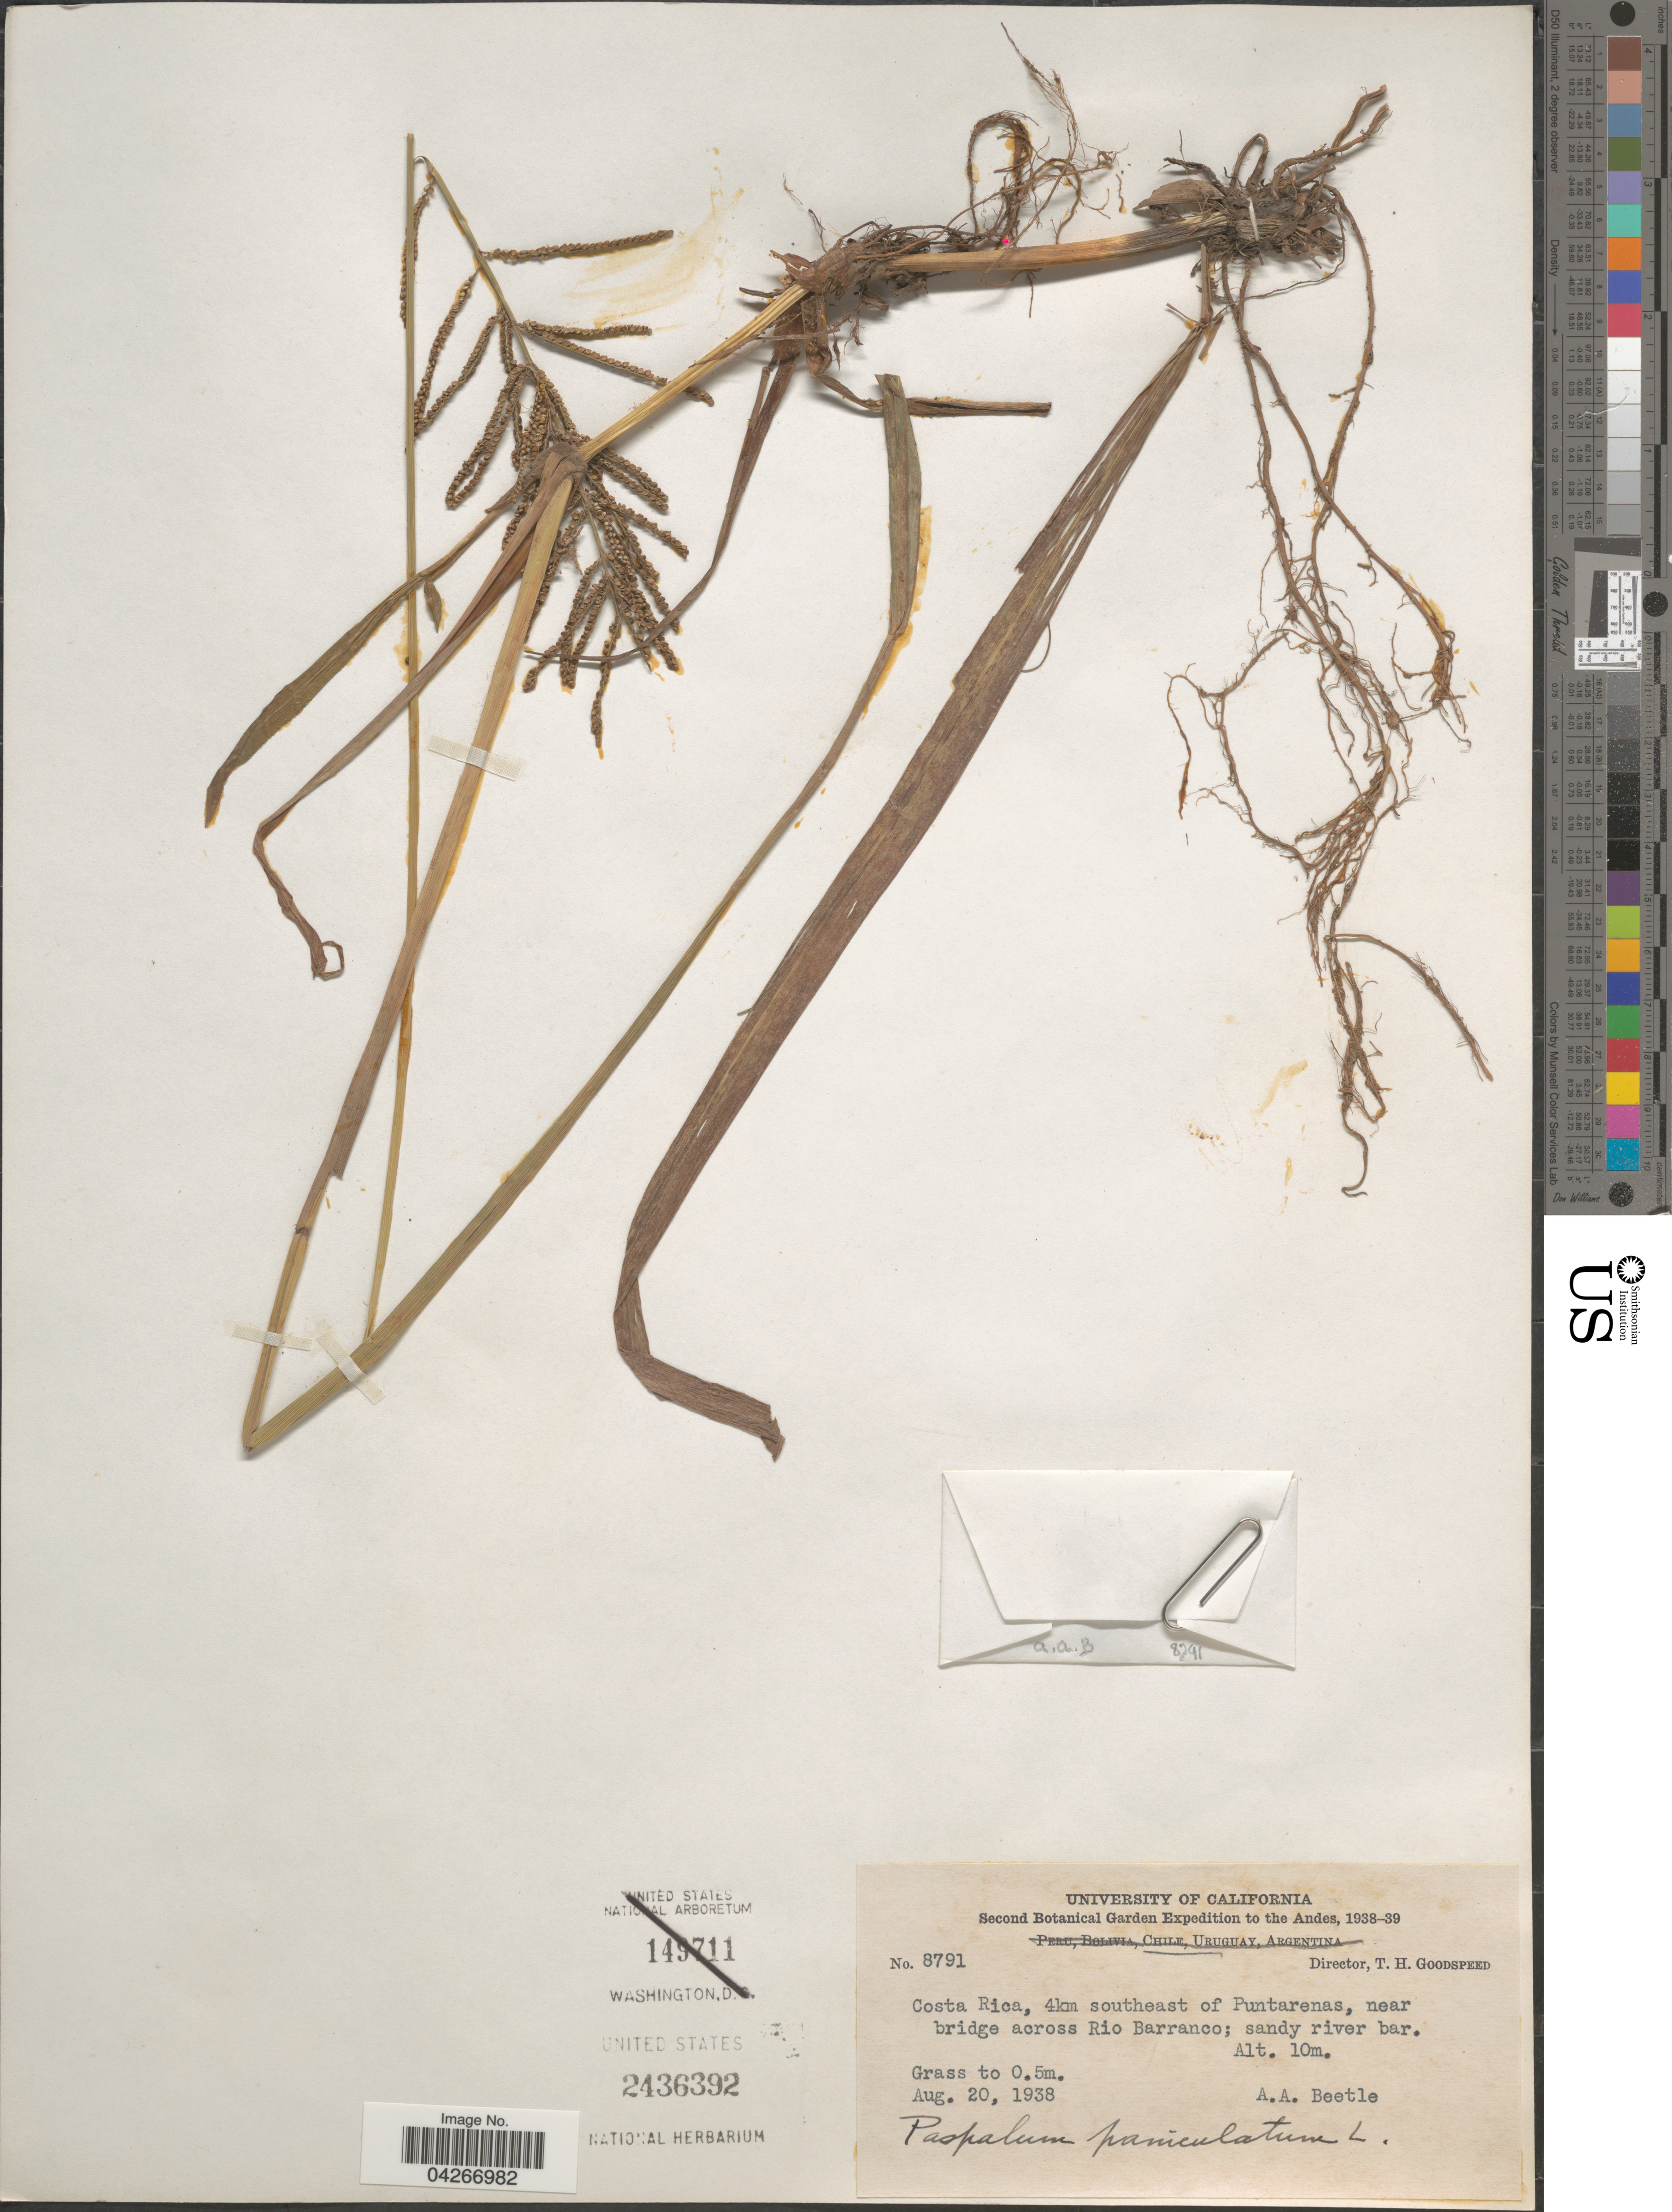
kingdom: Plantae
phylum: Tracheophyta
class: Liliopsida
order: Poales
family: Poaceae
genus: Paspalum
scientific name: Paspalum paniculatum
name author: L.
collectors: A. A. Beetle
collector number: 8791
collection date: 1938-08-20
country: Costa Rica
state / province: Puntarenas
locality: Second Botanical Expedition to the Andes, 1938-39. 4km southeast of Puntarenas, near bridge across Rio Barranco.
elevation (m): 10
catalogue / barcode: US 2436392